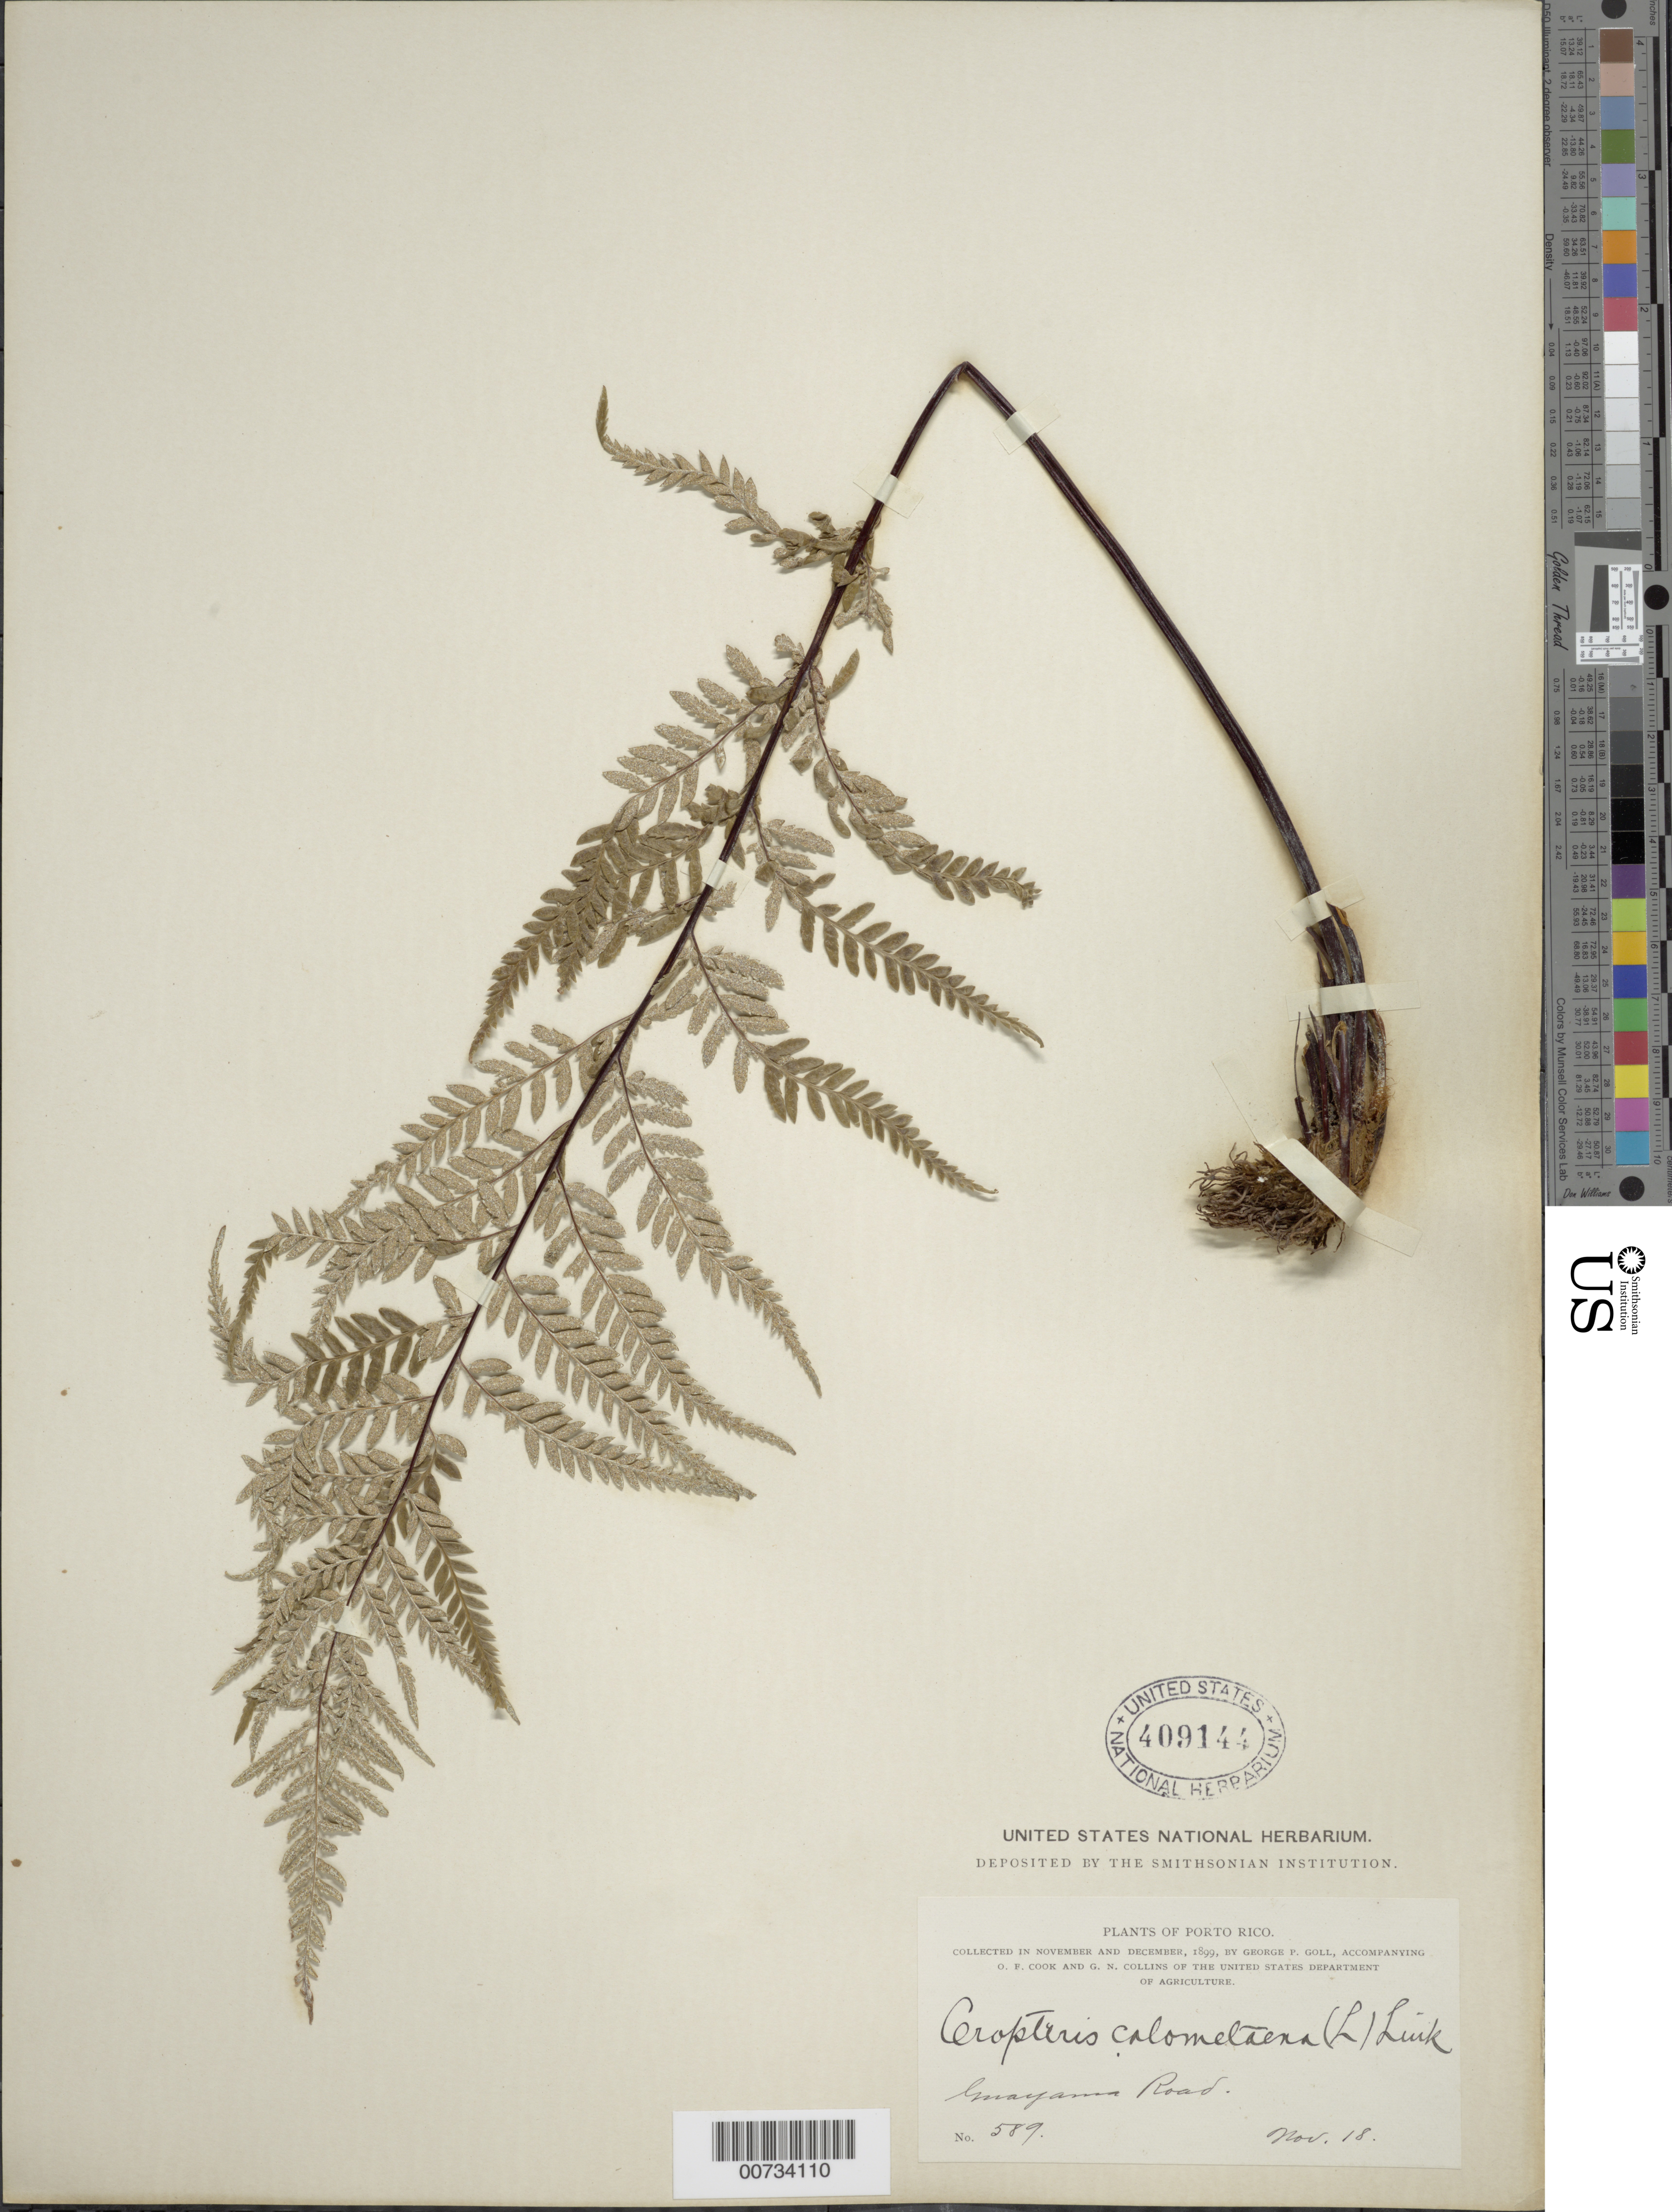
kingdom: Plantae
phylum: Tracheophyta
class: Polypodiopsida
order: Polypodiales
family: Pteridaceae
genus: Pityrogramma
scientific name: Pityrogramma calomelanos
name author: (L.) Link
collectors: G. Goll, O. F. Cook & G. N. Collins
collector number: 589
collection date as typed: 18 Nov 1899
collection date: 1899-11-18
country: Puerto Rico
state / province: Guayama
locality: Guayama Road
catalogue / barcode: US 409144